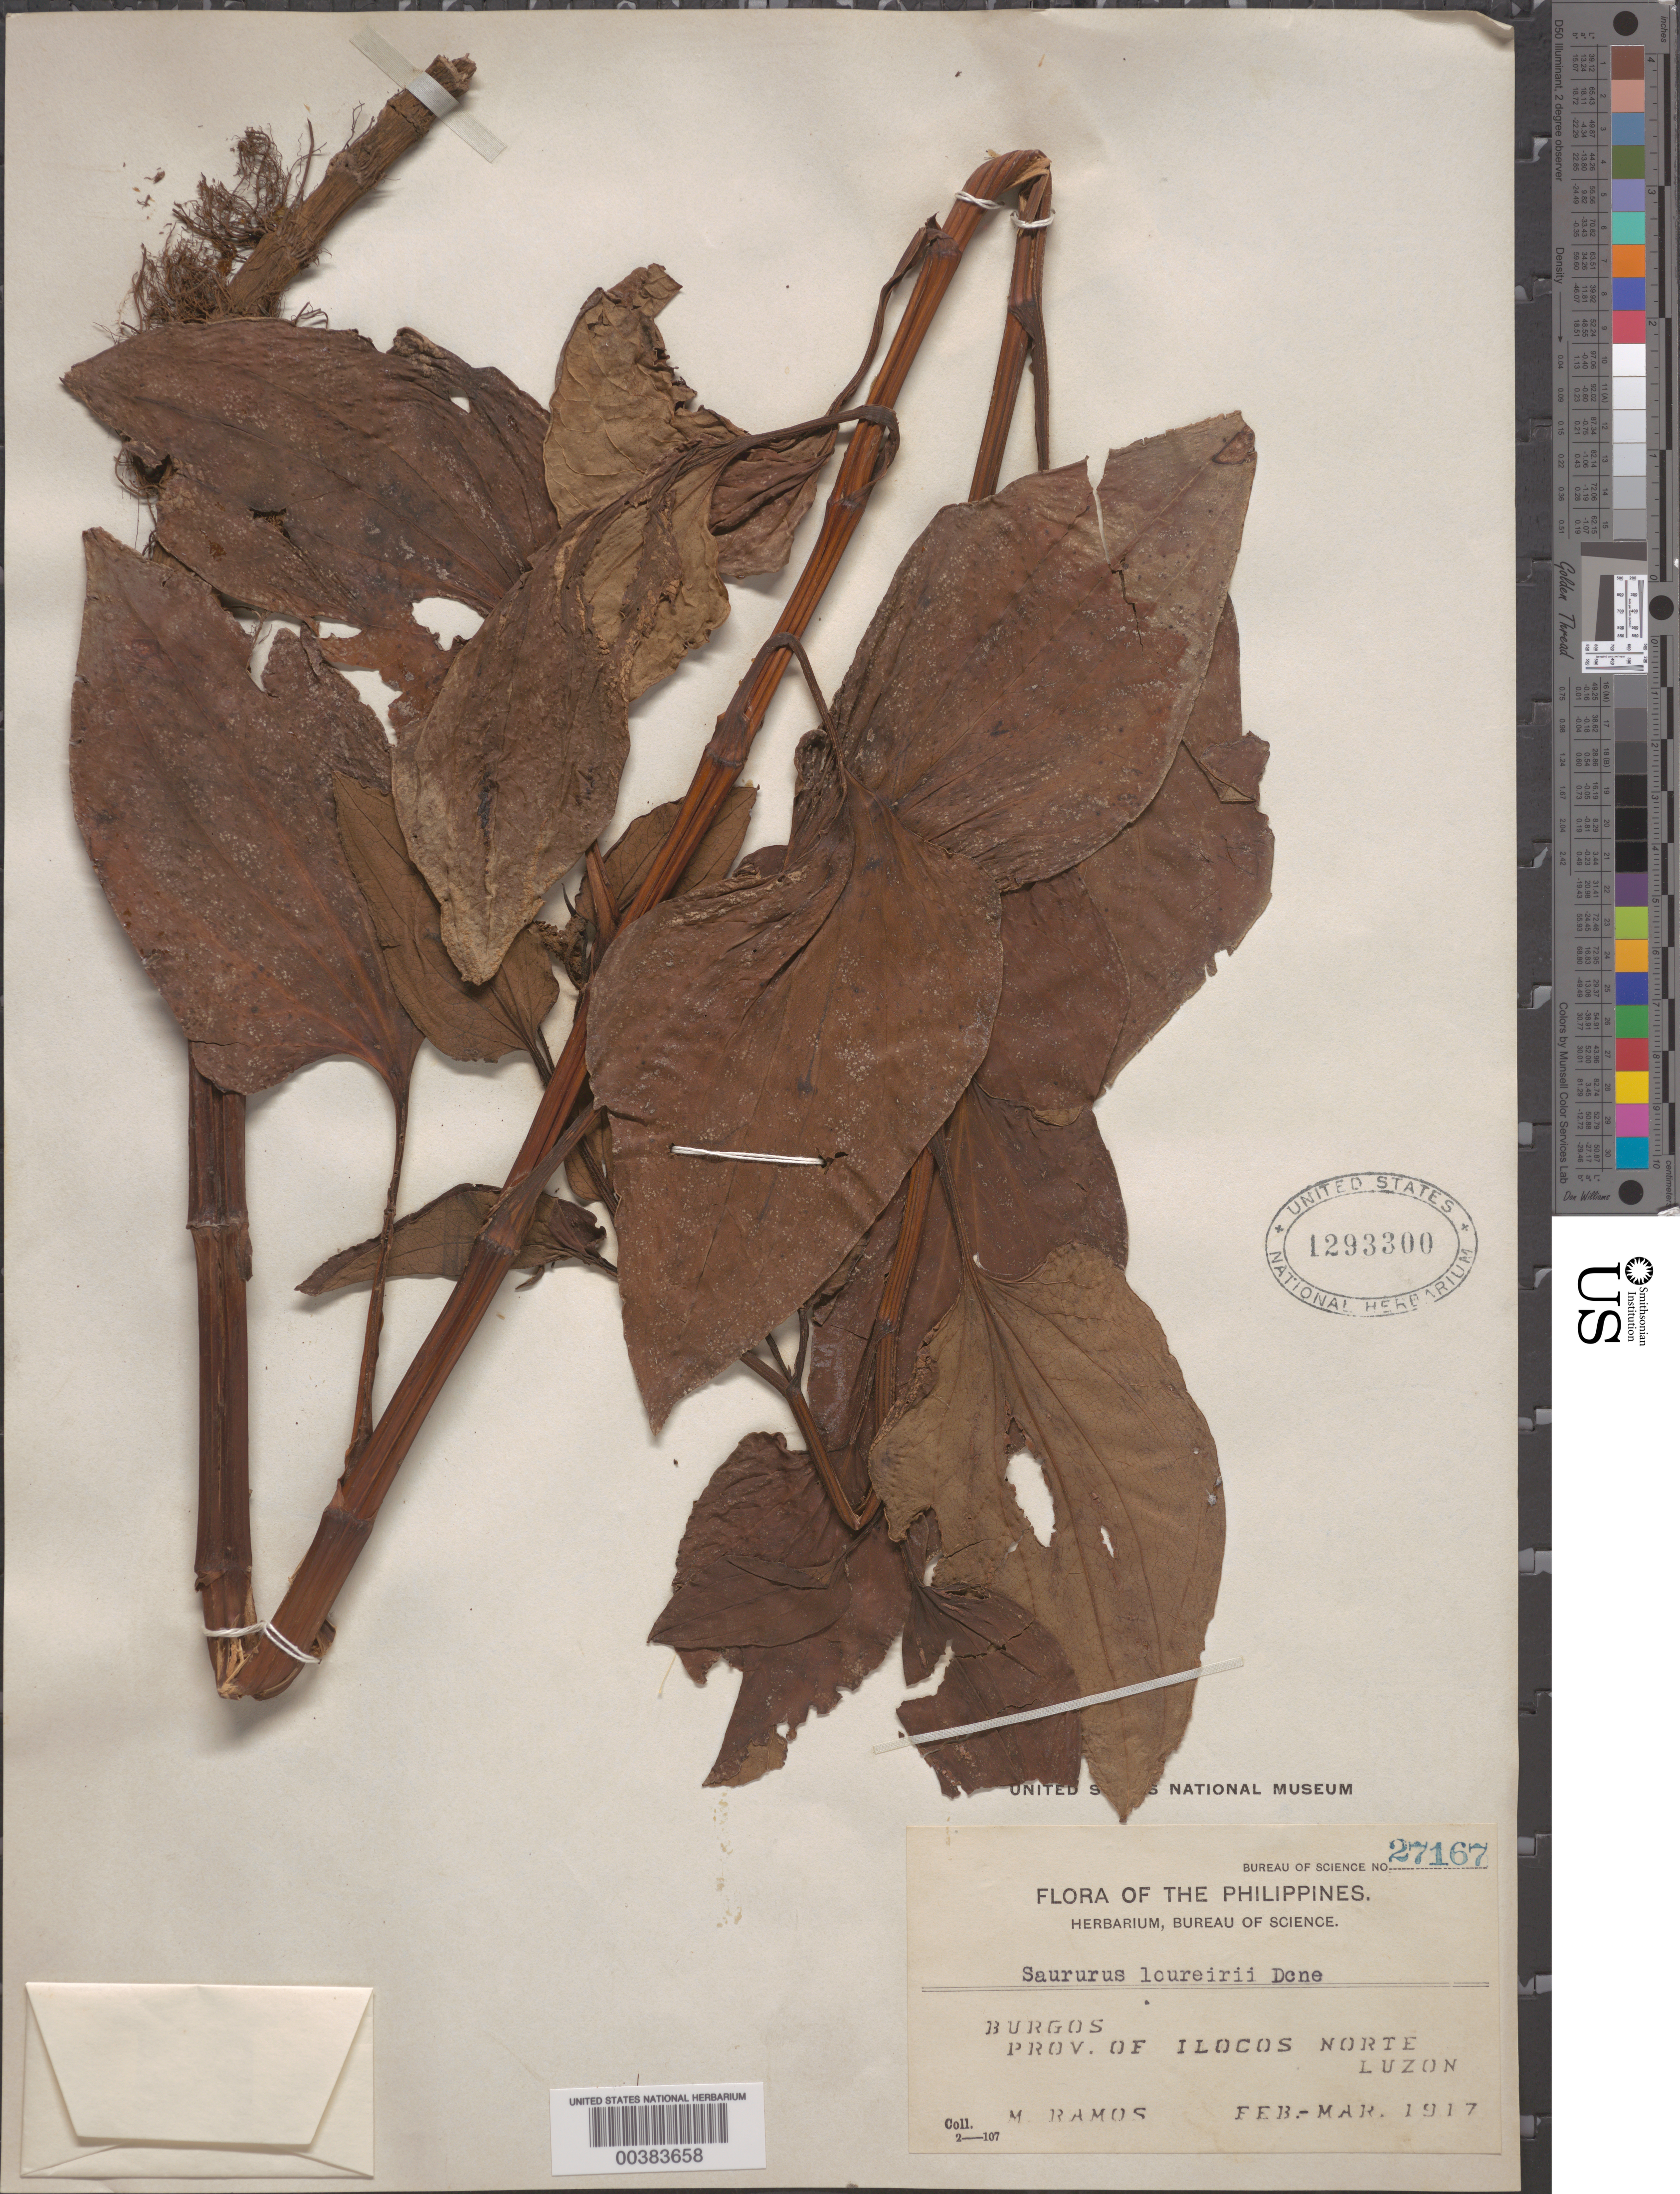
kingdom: Plantae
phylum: Tracheophyta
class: Magnoliopsida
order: Piperales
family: Saururaceae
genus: Saururus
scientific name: Saururus chinensis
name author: (Lour.) Baill.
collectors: M. Ramos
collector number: Bur. Sci. 27167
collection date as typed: Feb 1917 to -- Mar 1917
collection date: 1917-02/1917-03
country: Philippines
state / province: Ilocos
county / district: Ilocos Norte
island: Luzon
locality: Burgos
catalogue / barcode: US 1293300